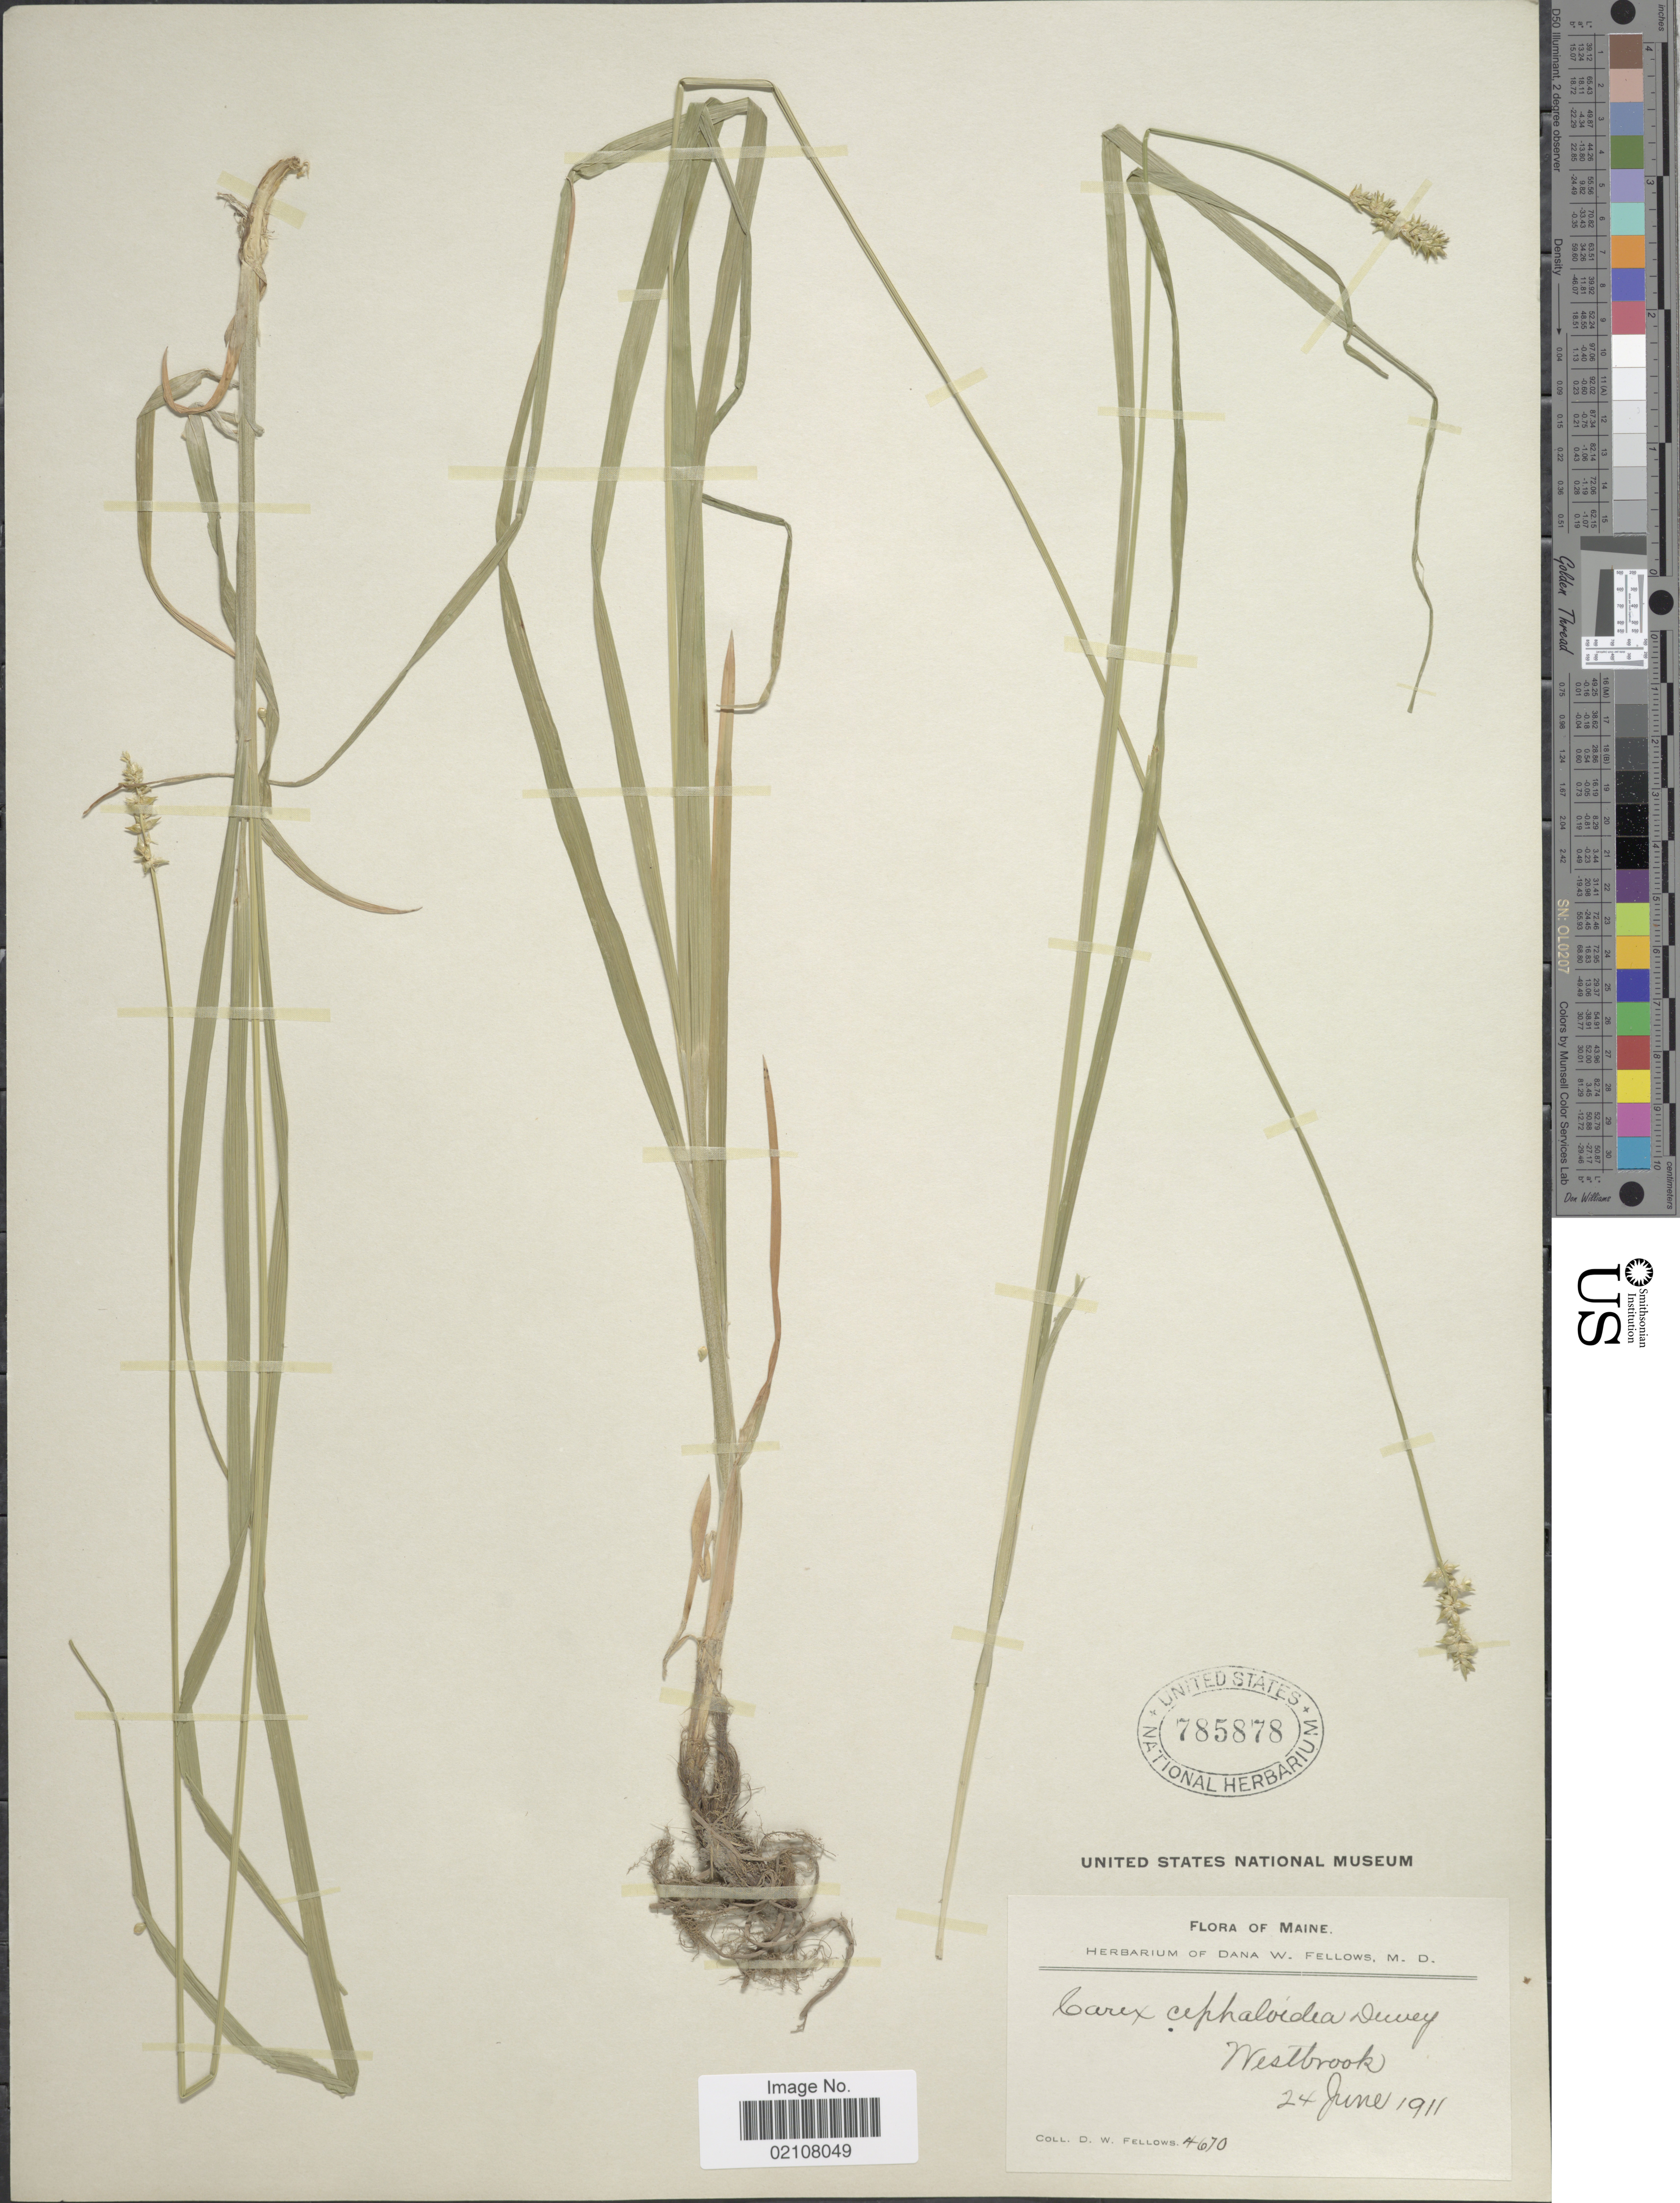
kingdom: Plantae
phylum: Tracheophyta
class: Liliopsida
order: Poales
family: Cyperaceae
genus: Carex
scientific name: Carex cephaloidea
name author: (Dewey) Dewey ex Boott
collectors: D. W. Fellows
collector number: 4670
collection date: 1911-06-24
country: United States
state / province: Maine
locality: Westbrook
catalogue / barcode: US 785878